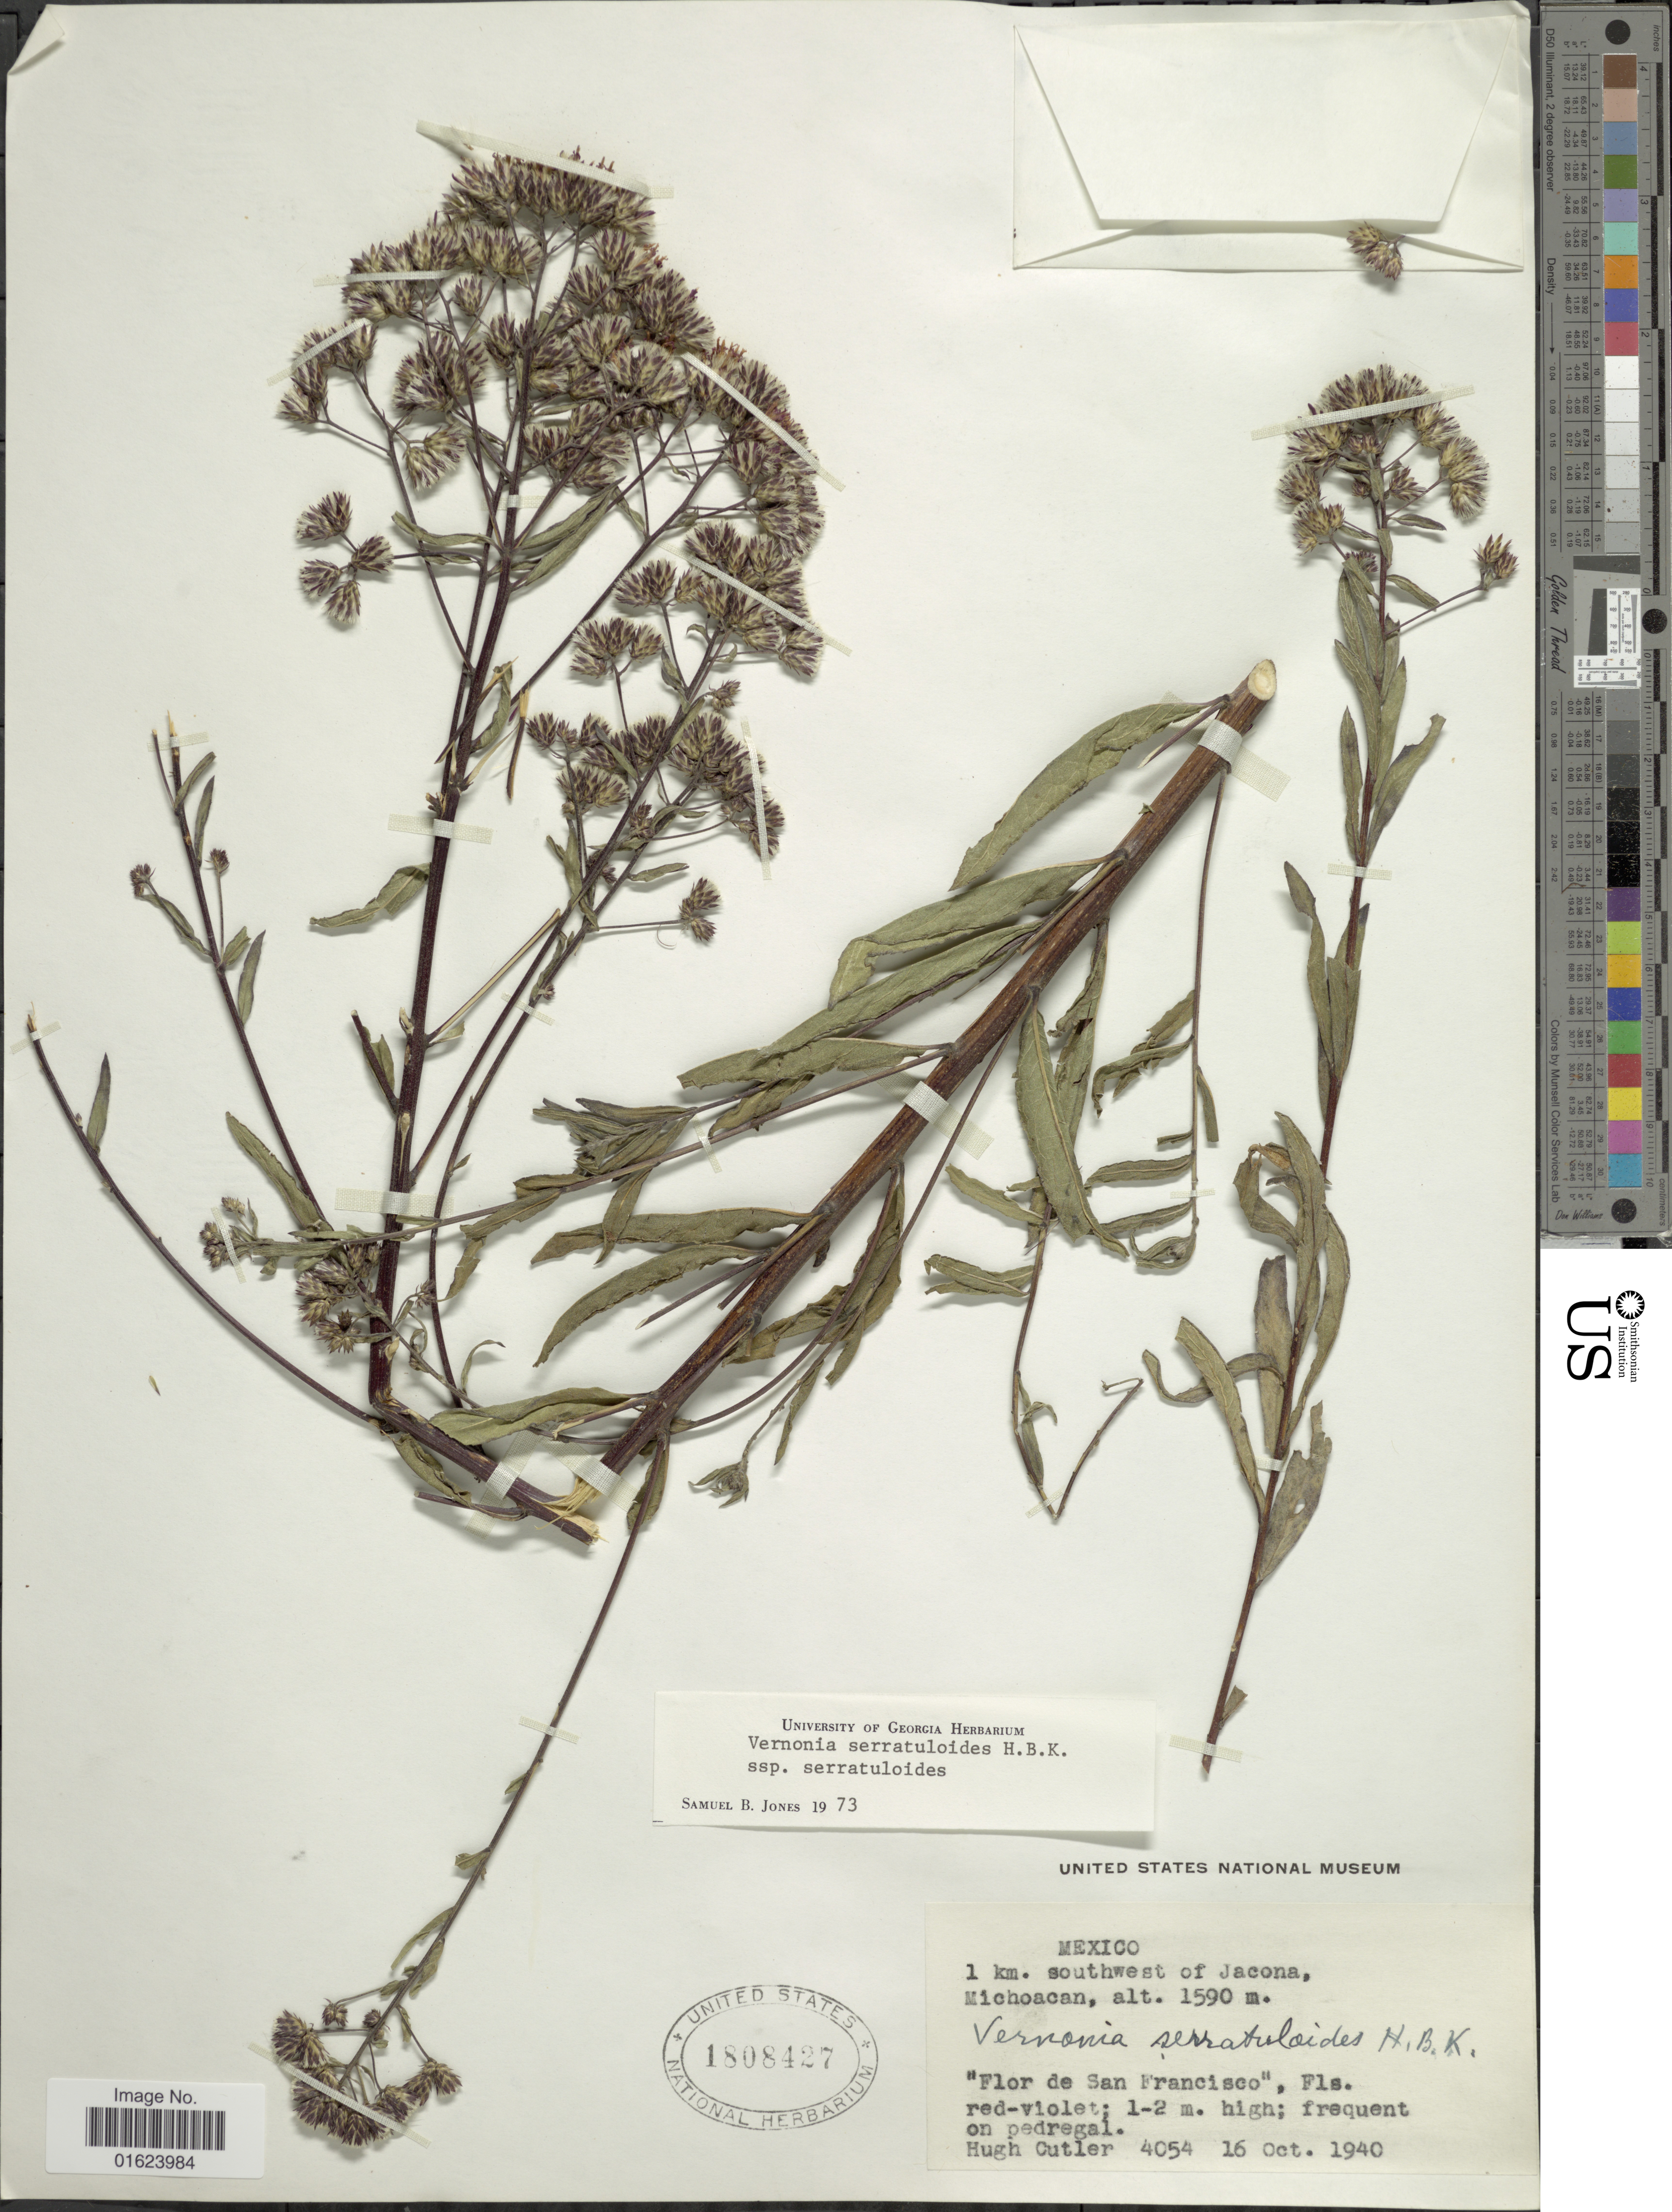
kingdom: Plantae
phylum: Tracheophyta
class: Magnoliopsida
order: Asterales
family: Asteraceae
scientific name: Vickianthus serratuloides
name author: (Kunth) H. Rob.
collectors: H. C. Cutler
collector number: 4054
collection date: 1940-10-16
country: Mexico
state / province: Michoacán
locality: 1 km. southwest of Jacona, Michoacan.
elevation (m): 1590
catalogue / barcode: US 1808427